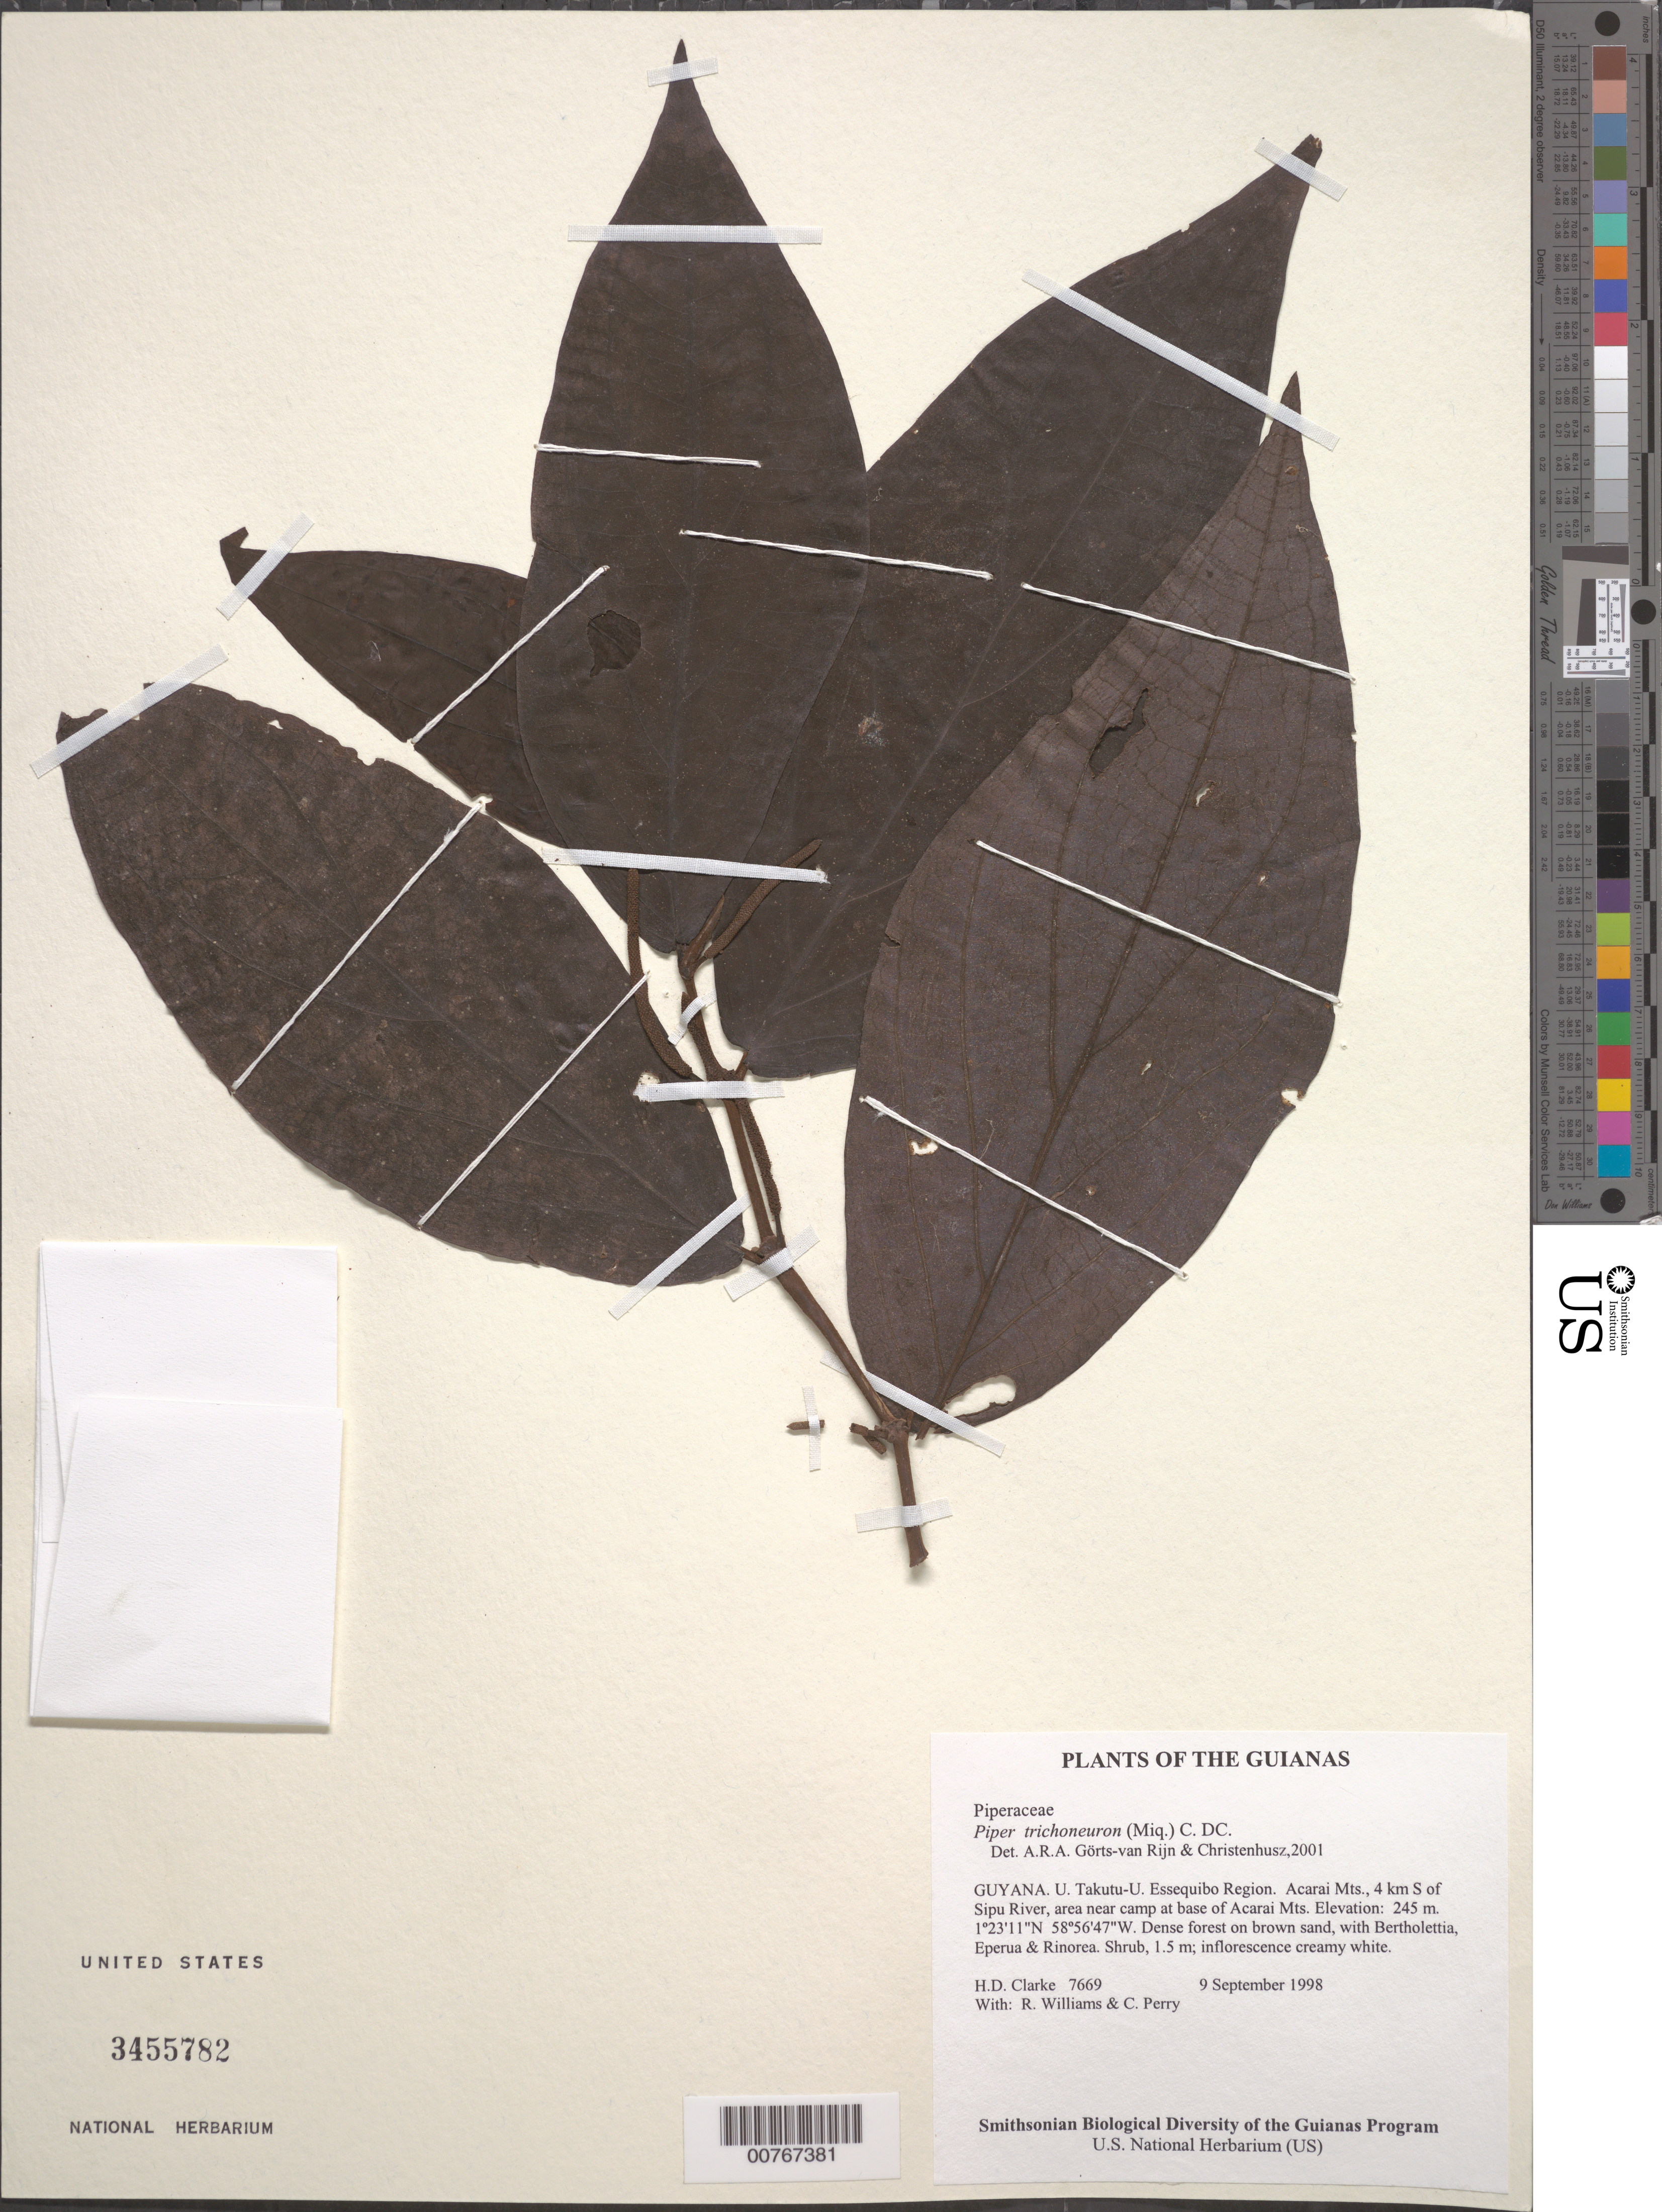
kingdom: Plantae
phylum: Tracheophyta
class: Magnoliopsida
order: Piperales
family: Piperaceae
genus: Piper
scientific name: Piper trichoneuron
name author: (Miq.) C. DC.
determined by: Görts-van Rijn, A. R.; Christenhusz, M. J.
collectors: H. D. Clarke, R. Williams & C. Perry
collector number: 7669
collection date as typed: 9 September 1998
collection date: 1998-09-09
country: Guyana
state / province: U. Takutu-U. Essequibo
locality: Acarai Mts., 4 km S of Sipu River, area near camp at base of Acarai Mts.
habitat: Dense forest on brown sand, with Bertholettia, Eperua & Rinorea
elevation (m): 245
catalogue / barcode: US 3455782